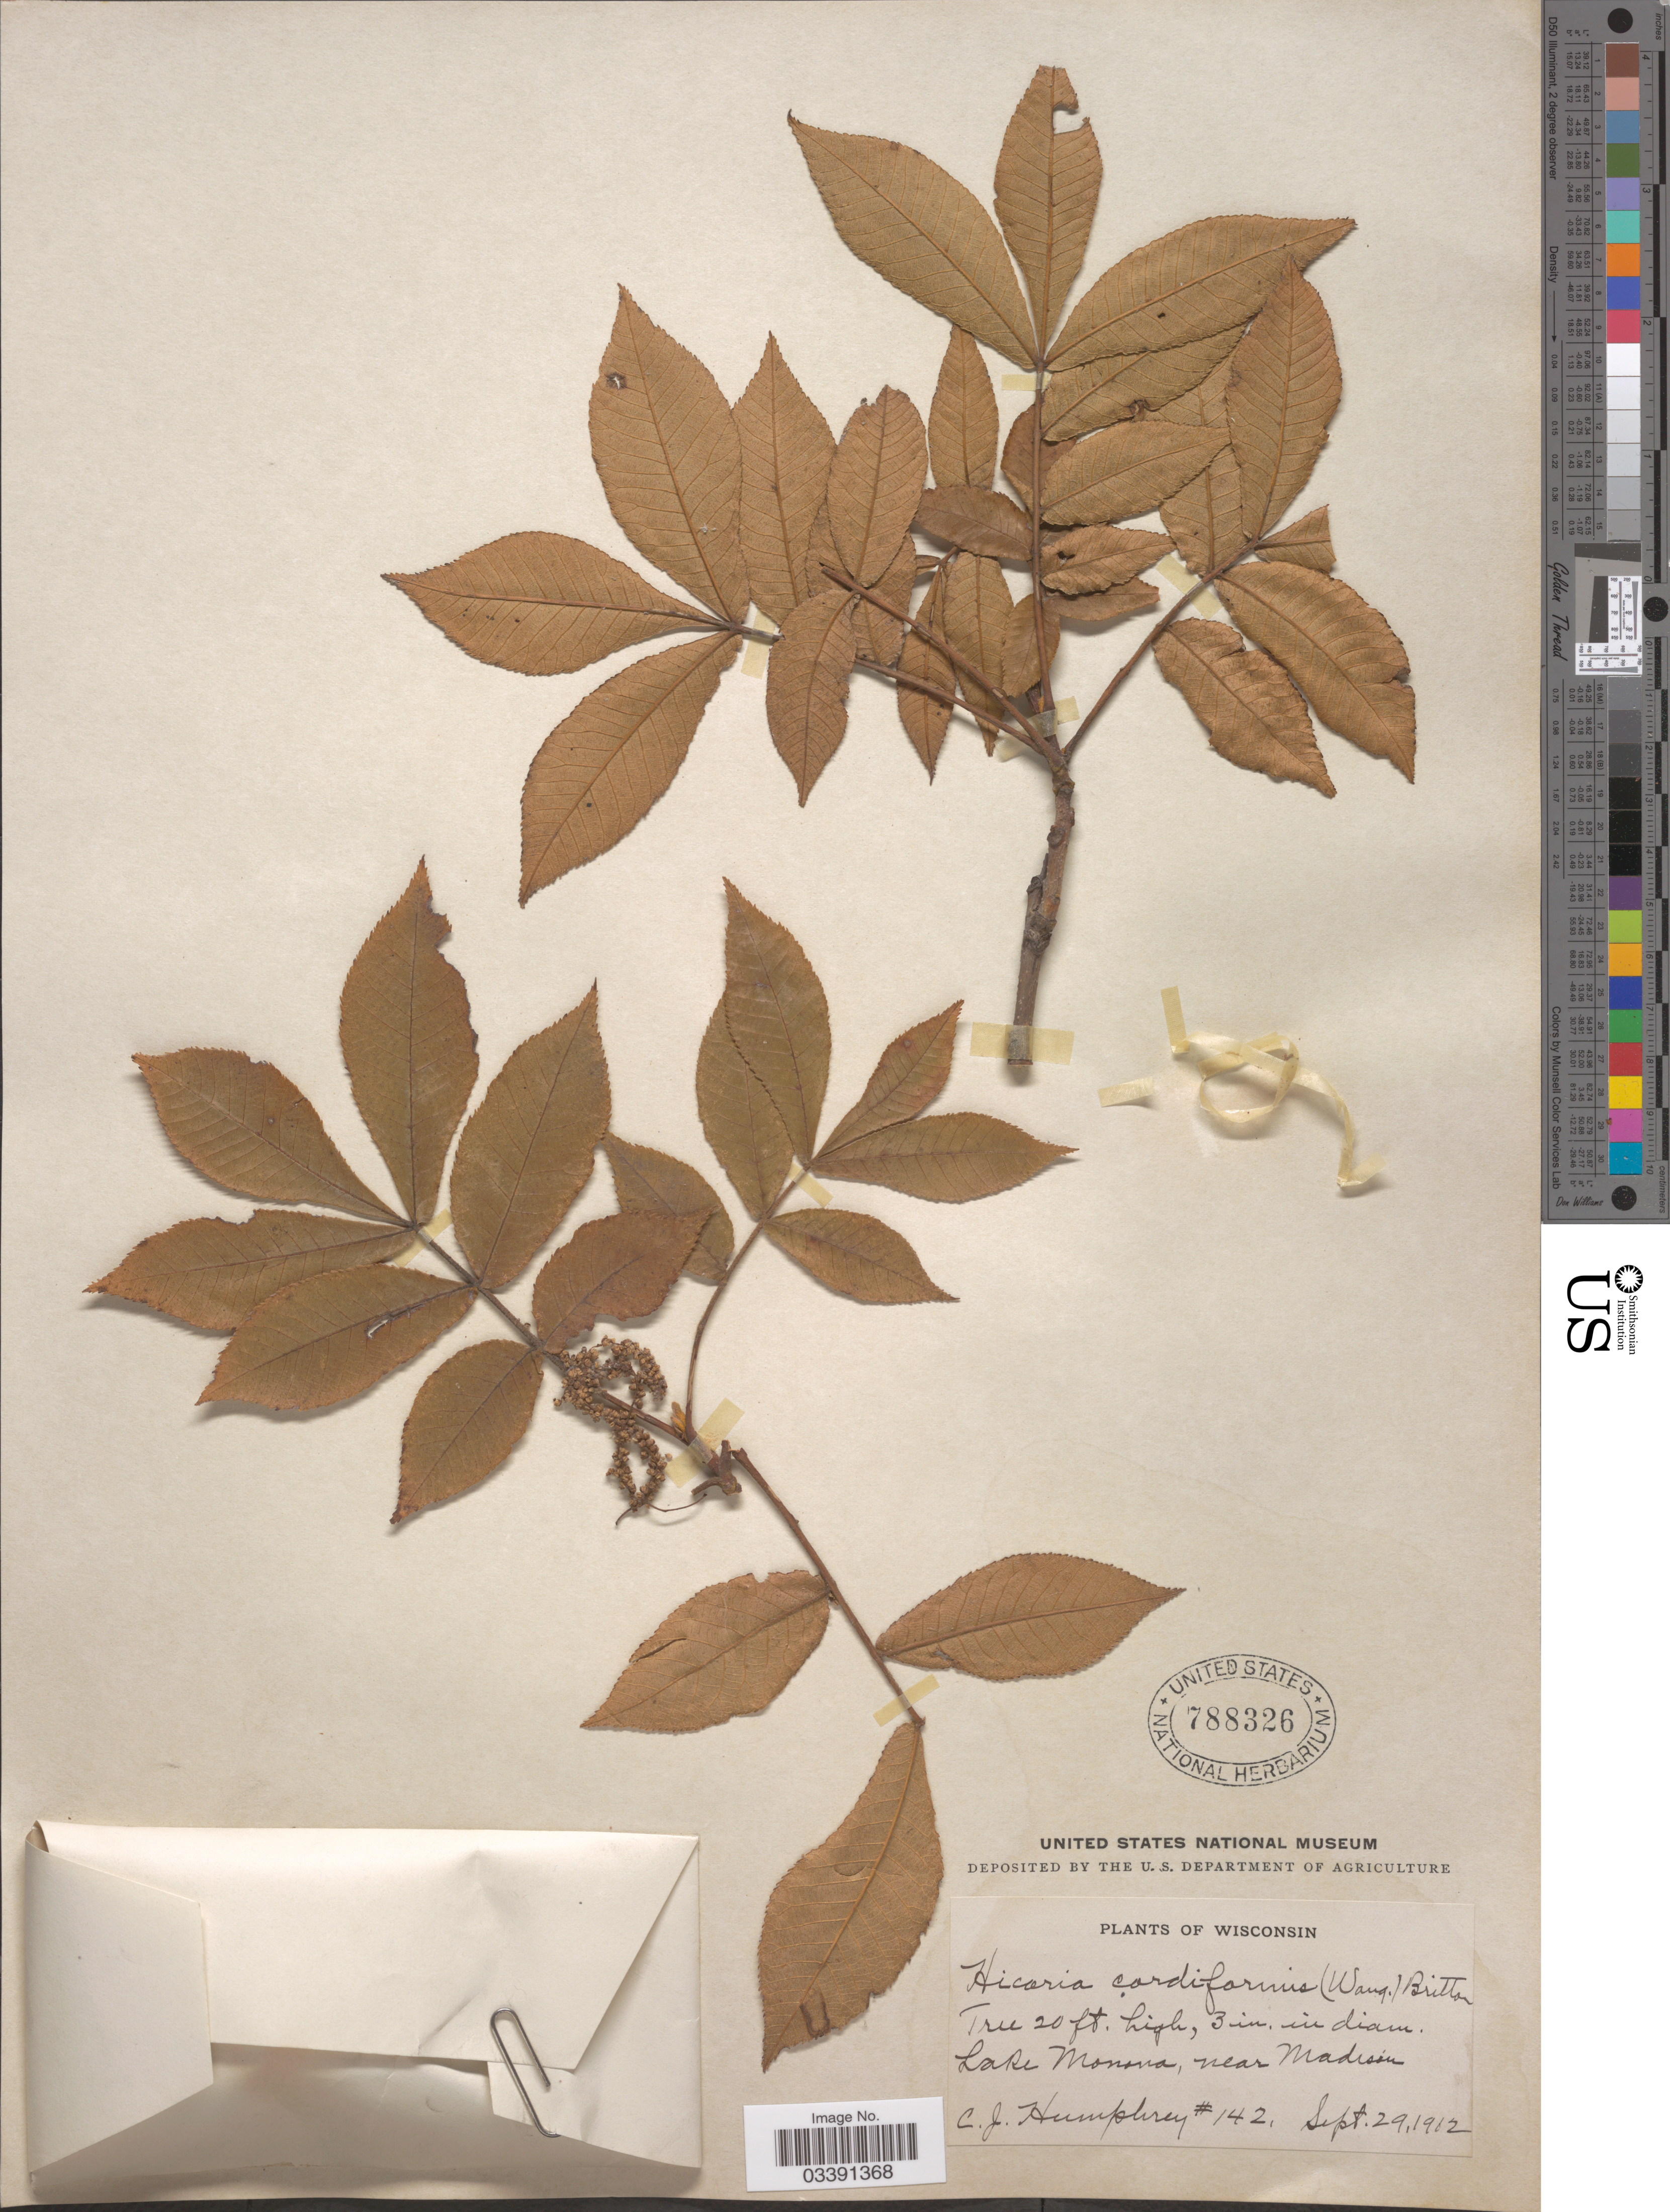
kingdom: Plantae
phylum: Tracheophyta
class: Magnoliopsida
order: Fagales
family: Juglandaceae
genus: Carya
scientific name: Carya cordiformis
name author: (Wangenh.) K. Koch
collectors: C. Humphrey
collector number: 142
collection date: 1912-09-29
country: United States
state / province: Wisconsin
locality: Lake Monona, near Madison.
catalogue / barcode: US 788326